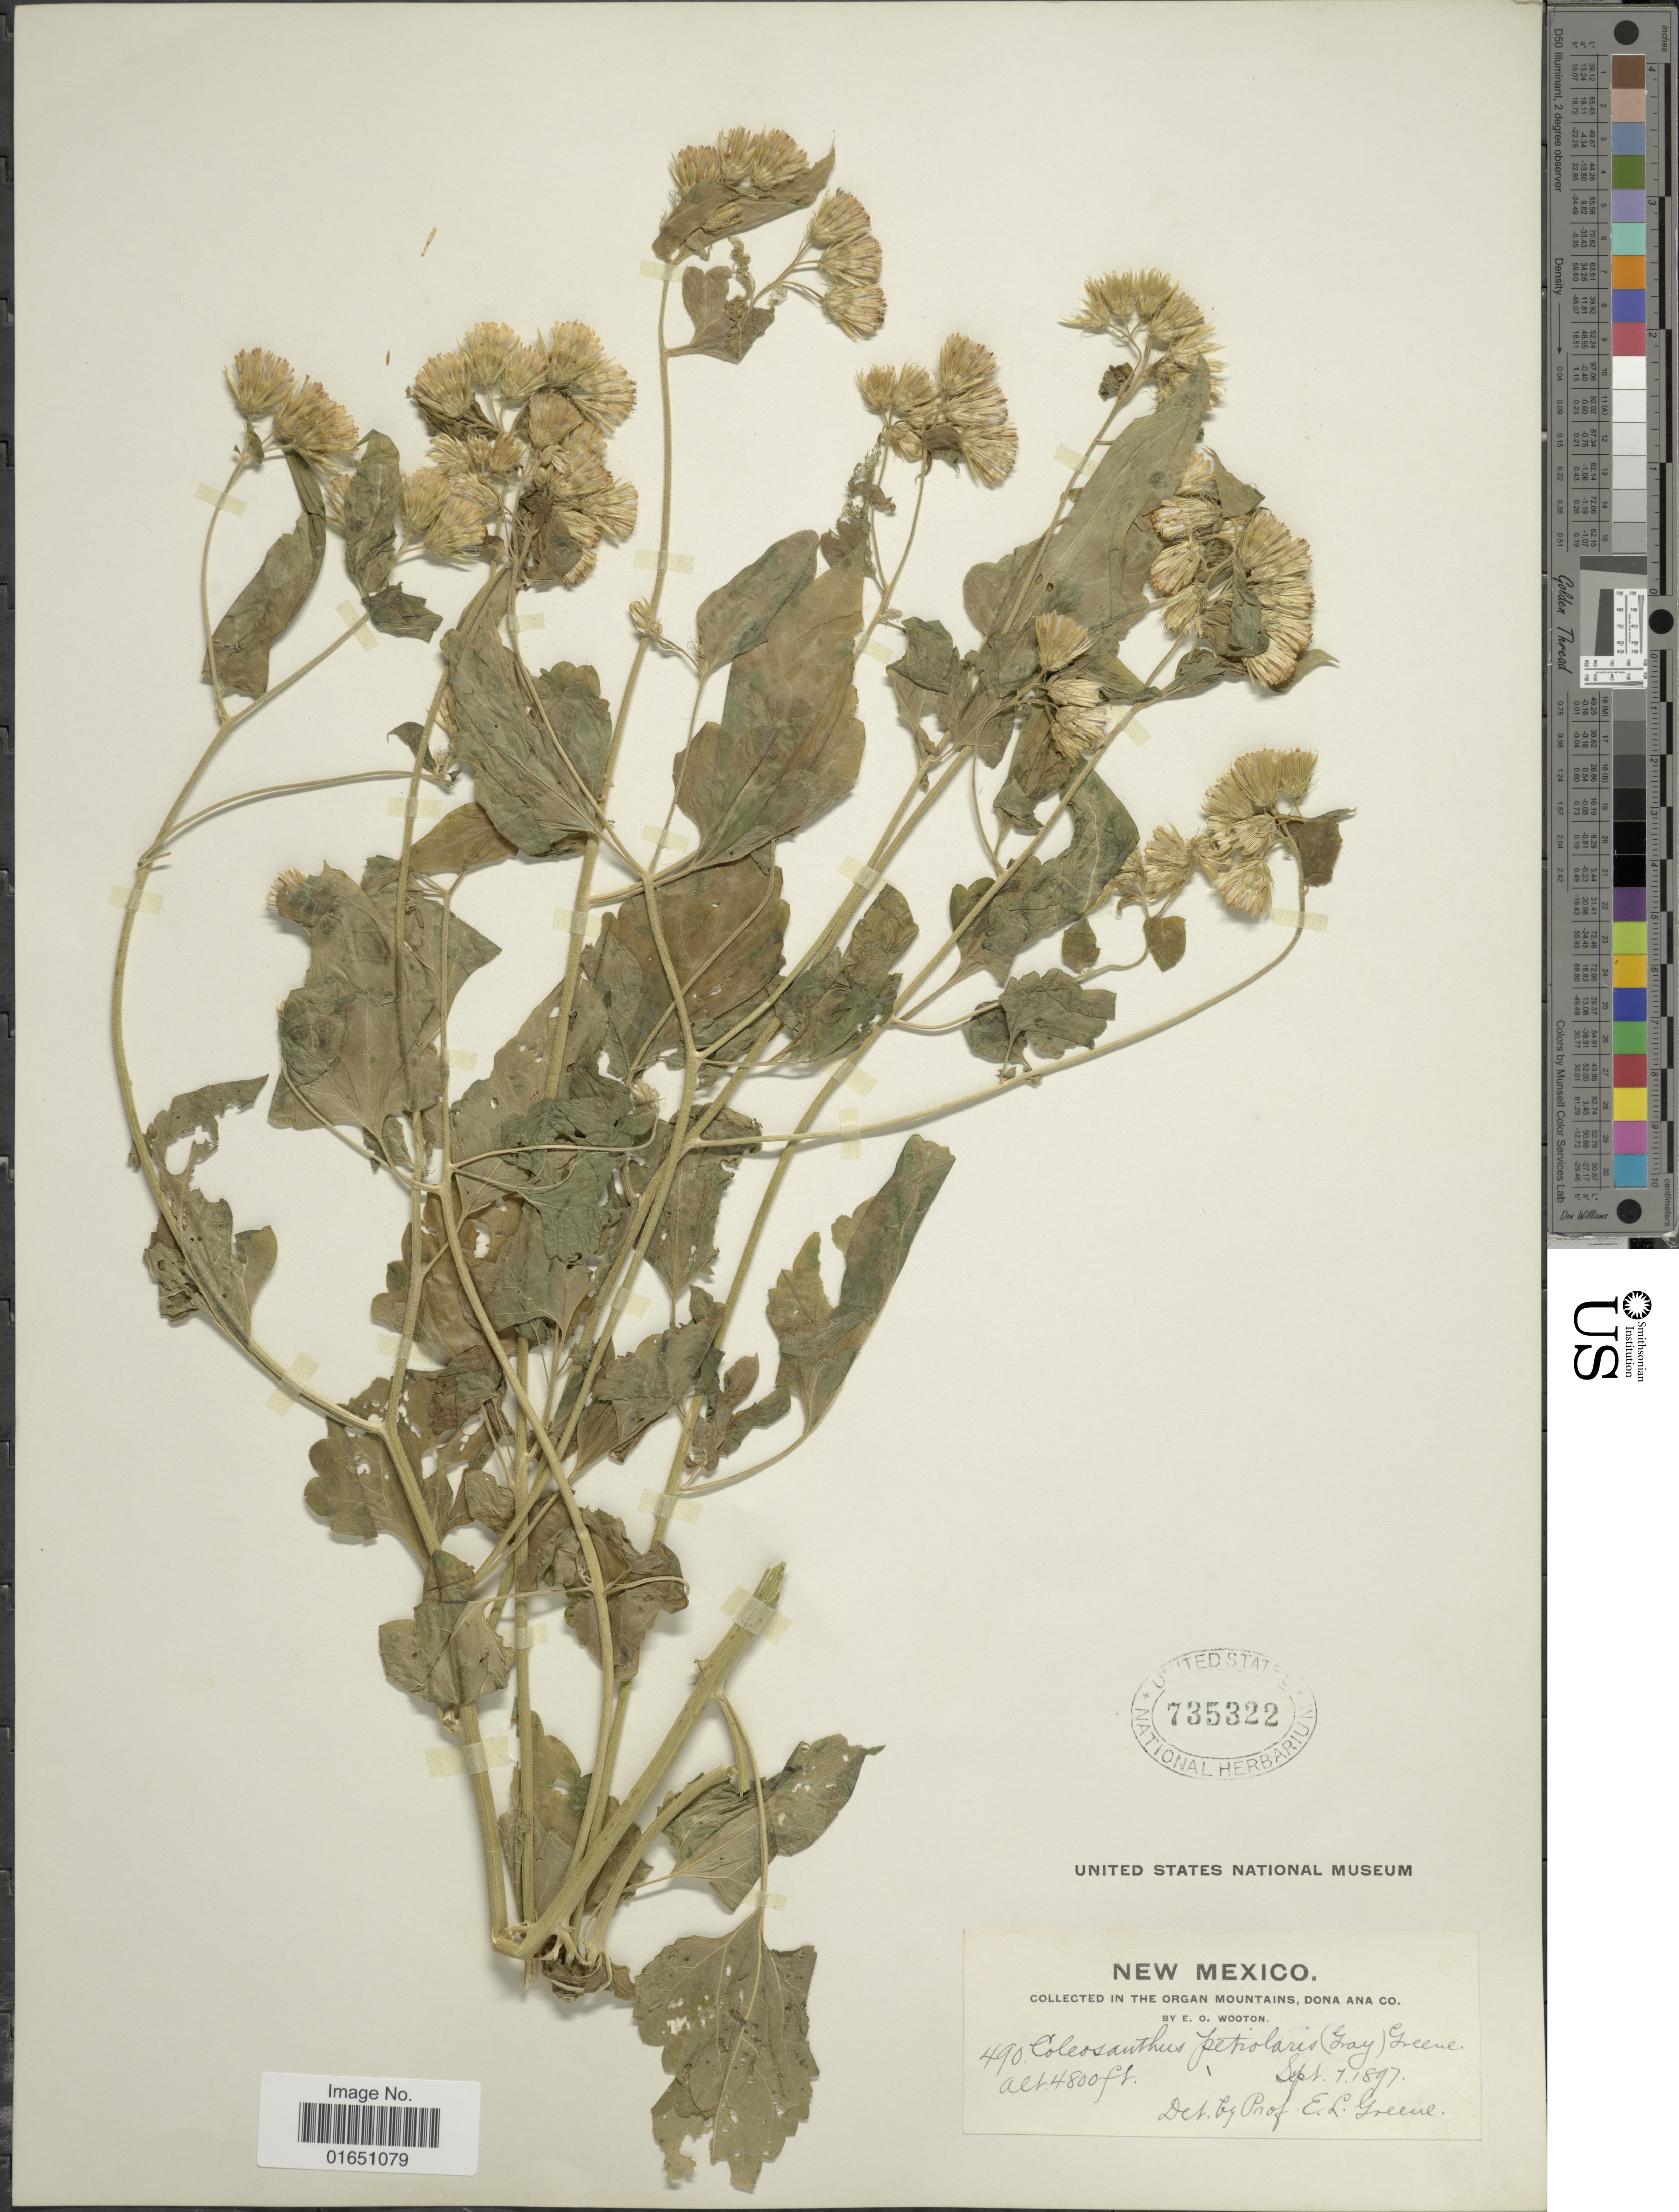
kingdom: Plantae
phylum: Tracheophyta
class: Magnoliopsida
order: Asterales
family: Asteraceae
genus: Brickellia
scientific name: Brickellia grandiflora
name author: (Hook.) Nutt.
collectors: E. O. Wooton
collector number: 490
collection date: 1897-09-07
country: United States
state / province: New Mexico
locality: In The Organ Mountains, Dona Ana Co.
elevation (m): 1463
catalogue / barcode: US 735322